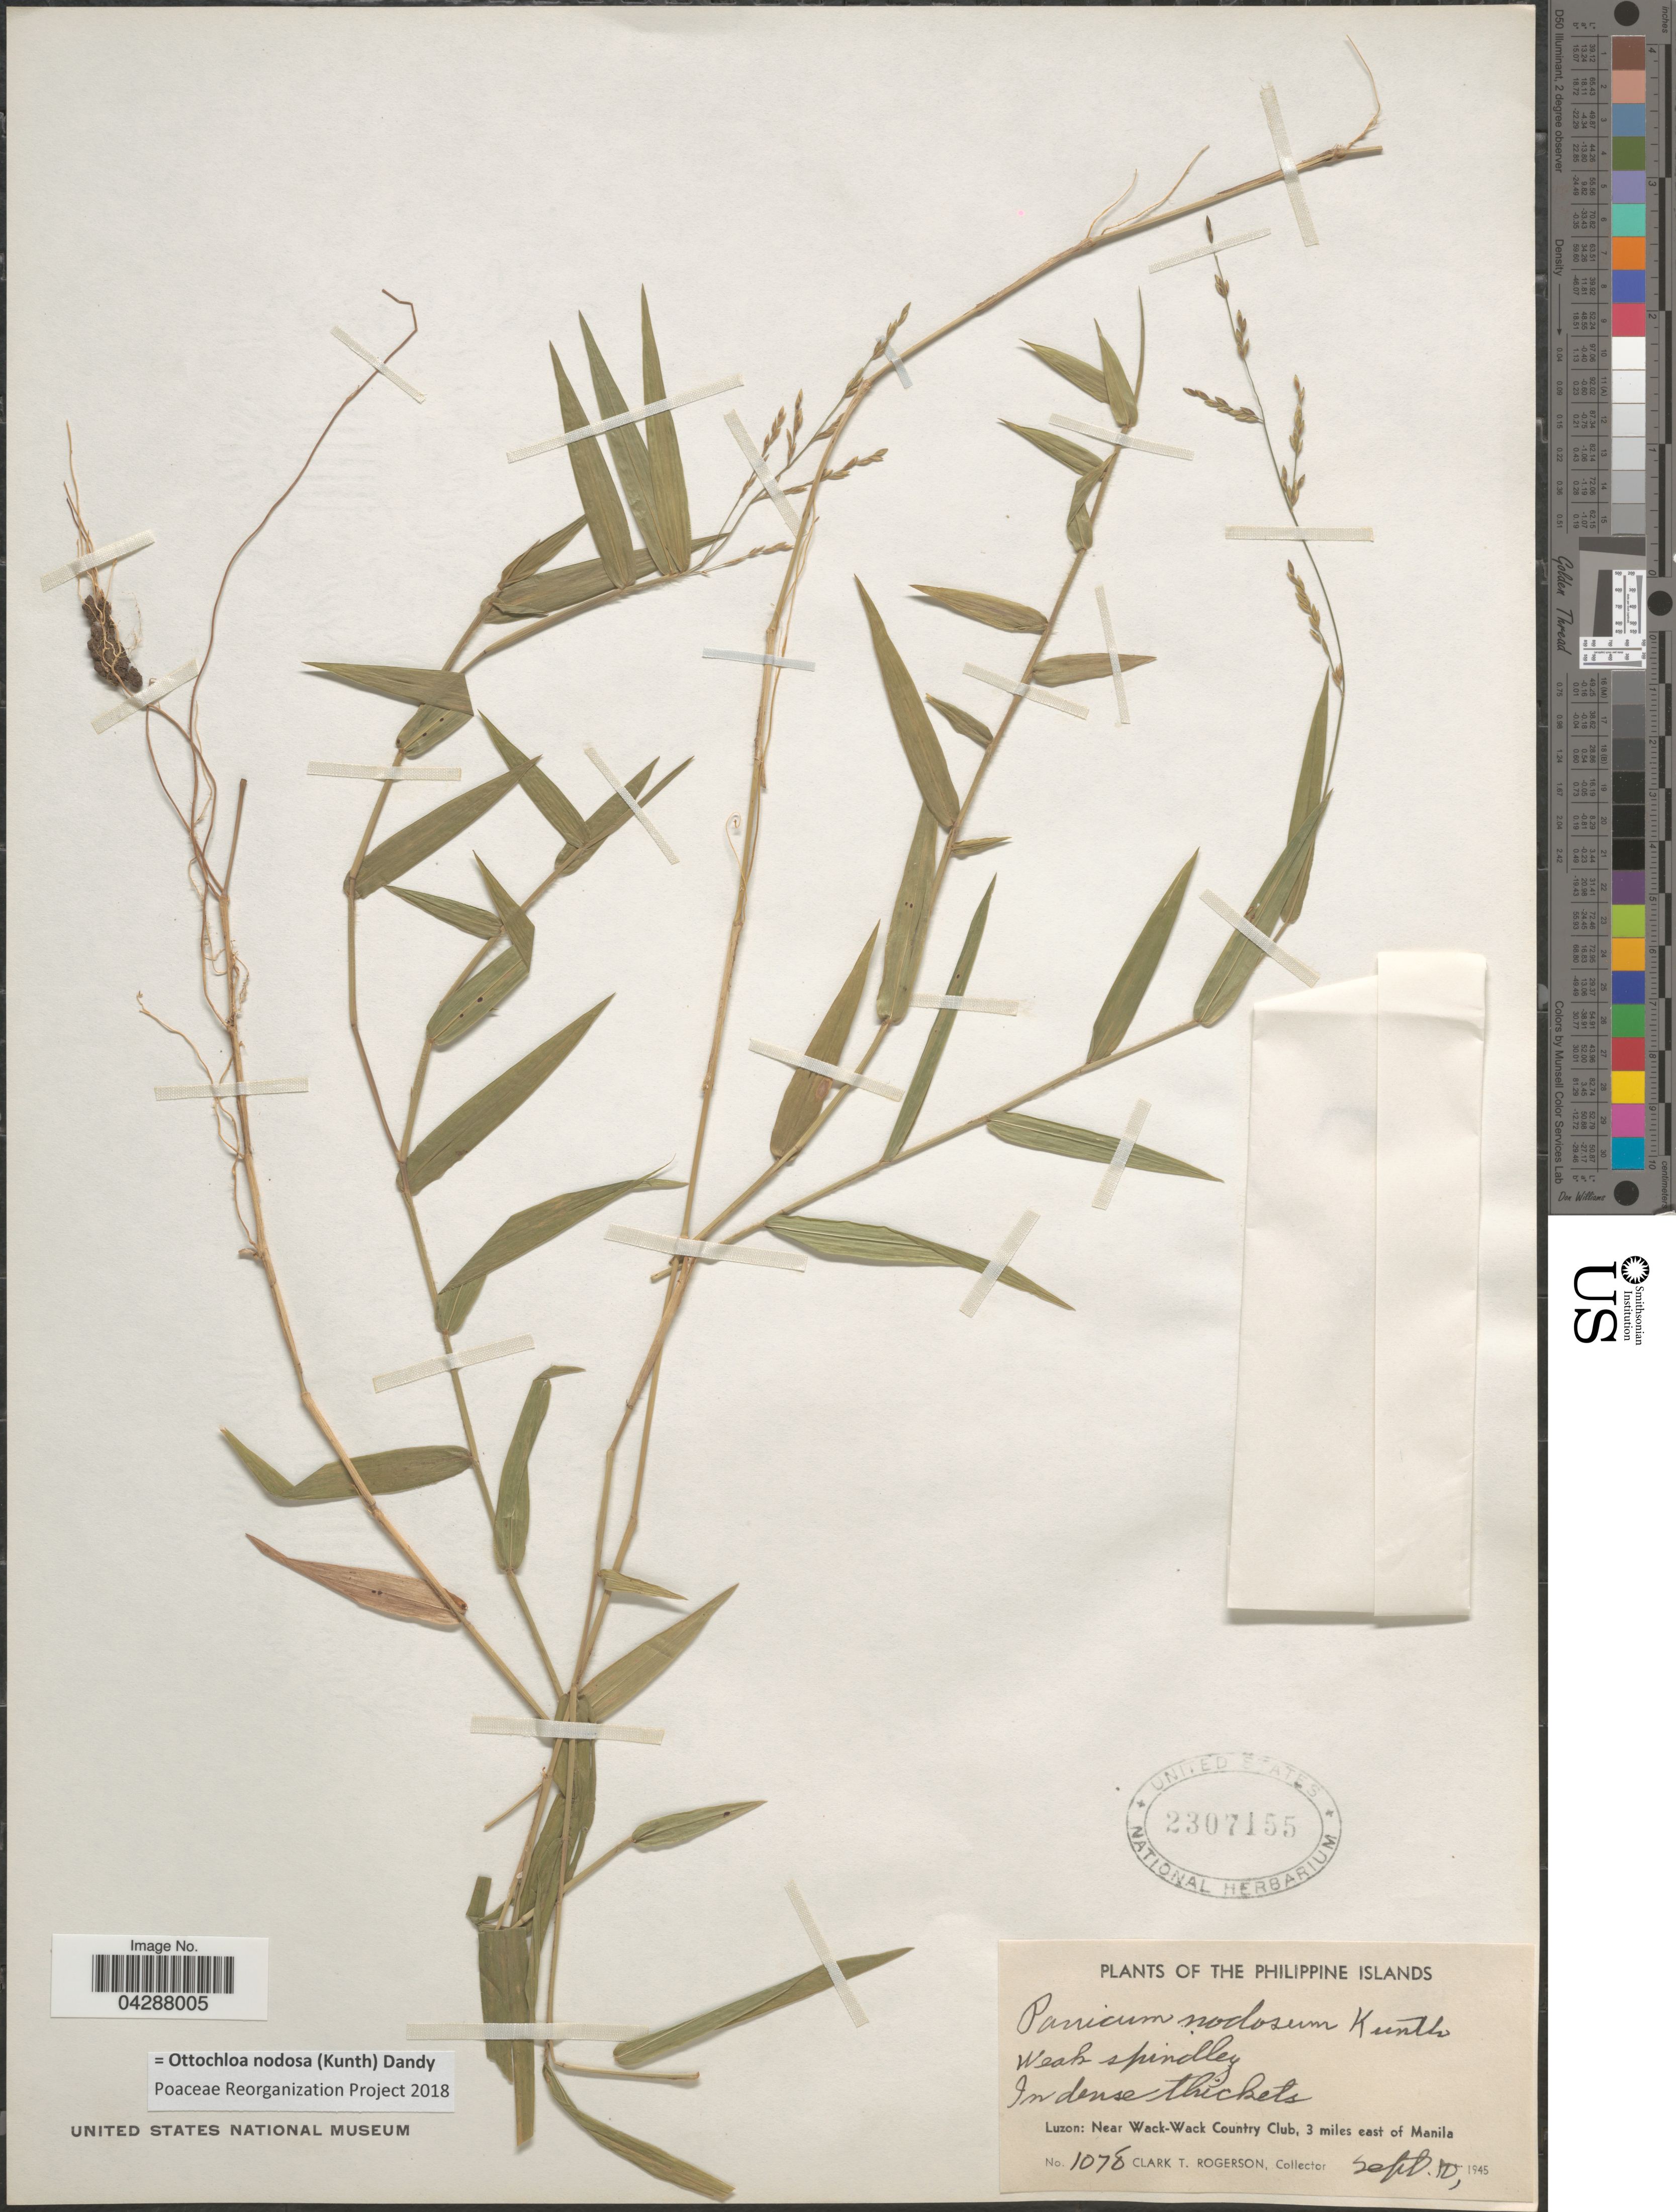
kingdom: Plantae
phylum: Tracheophyta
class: Liliopsida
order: Poales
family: Poaceae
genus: Ottochloa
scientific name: Ottochloa nodosa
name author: (Kunth) Dandy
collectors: C. Rogerson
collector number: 1078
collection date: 1945-09-10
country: Philippines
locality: The Philippine Islands. Luzon: Near Wack-Wack Country Club, 3 miles east of Manila.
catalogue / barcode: US 2307155